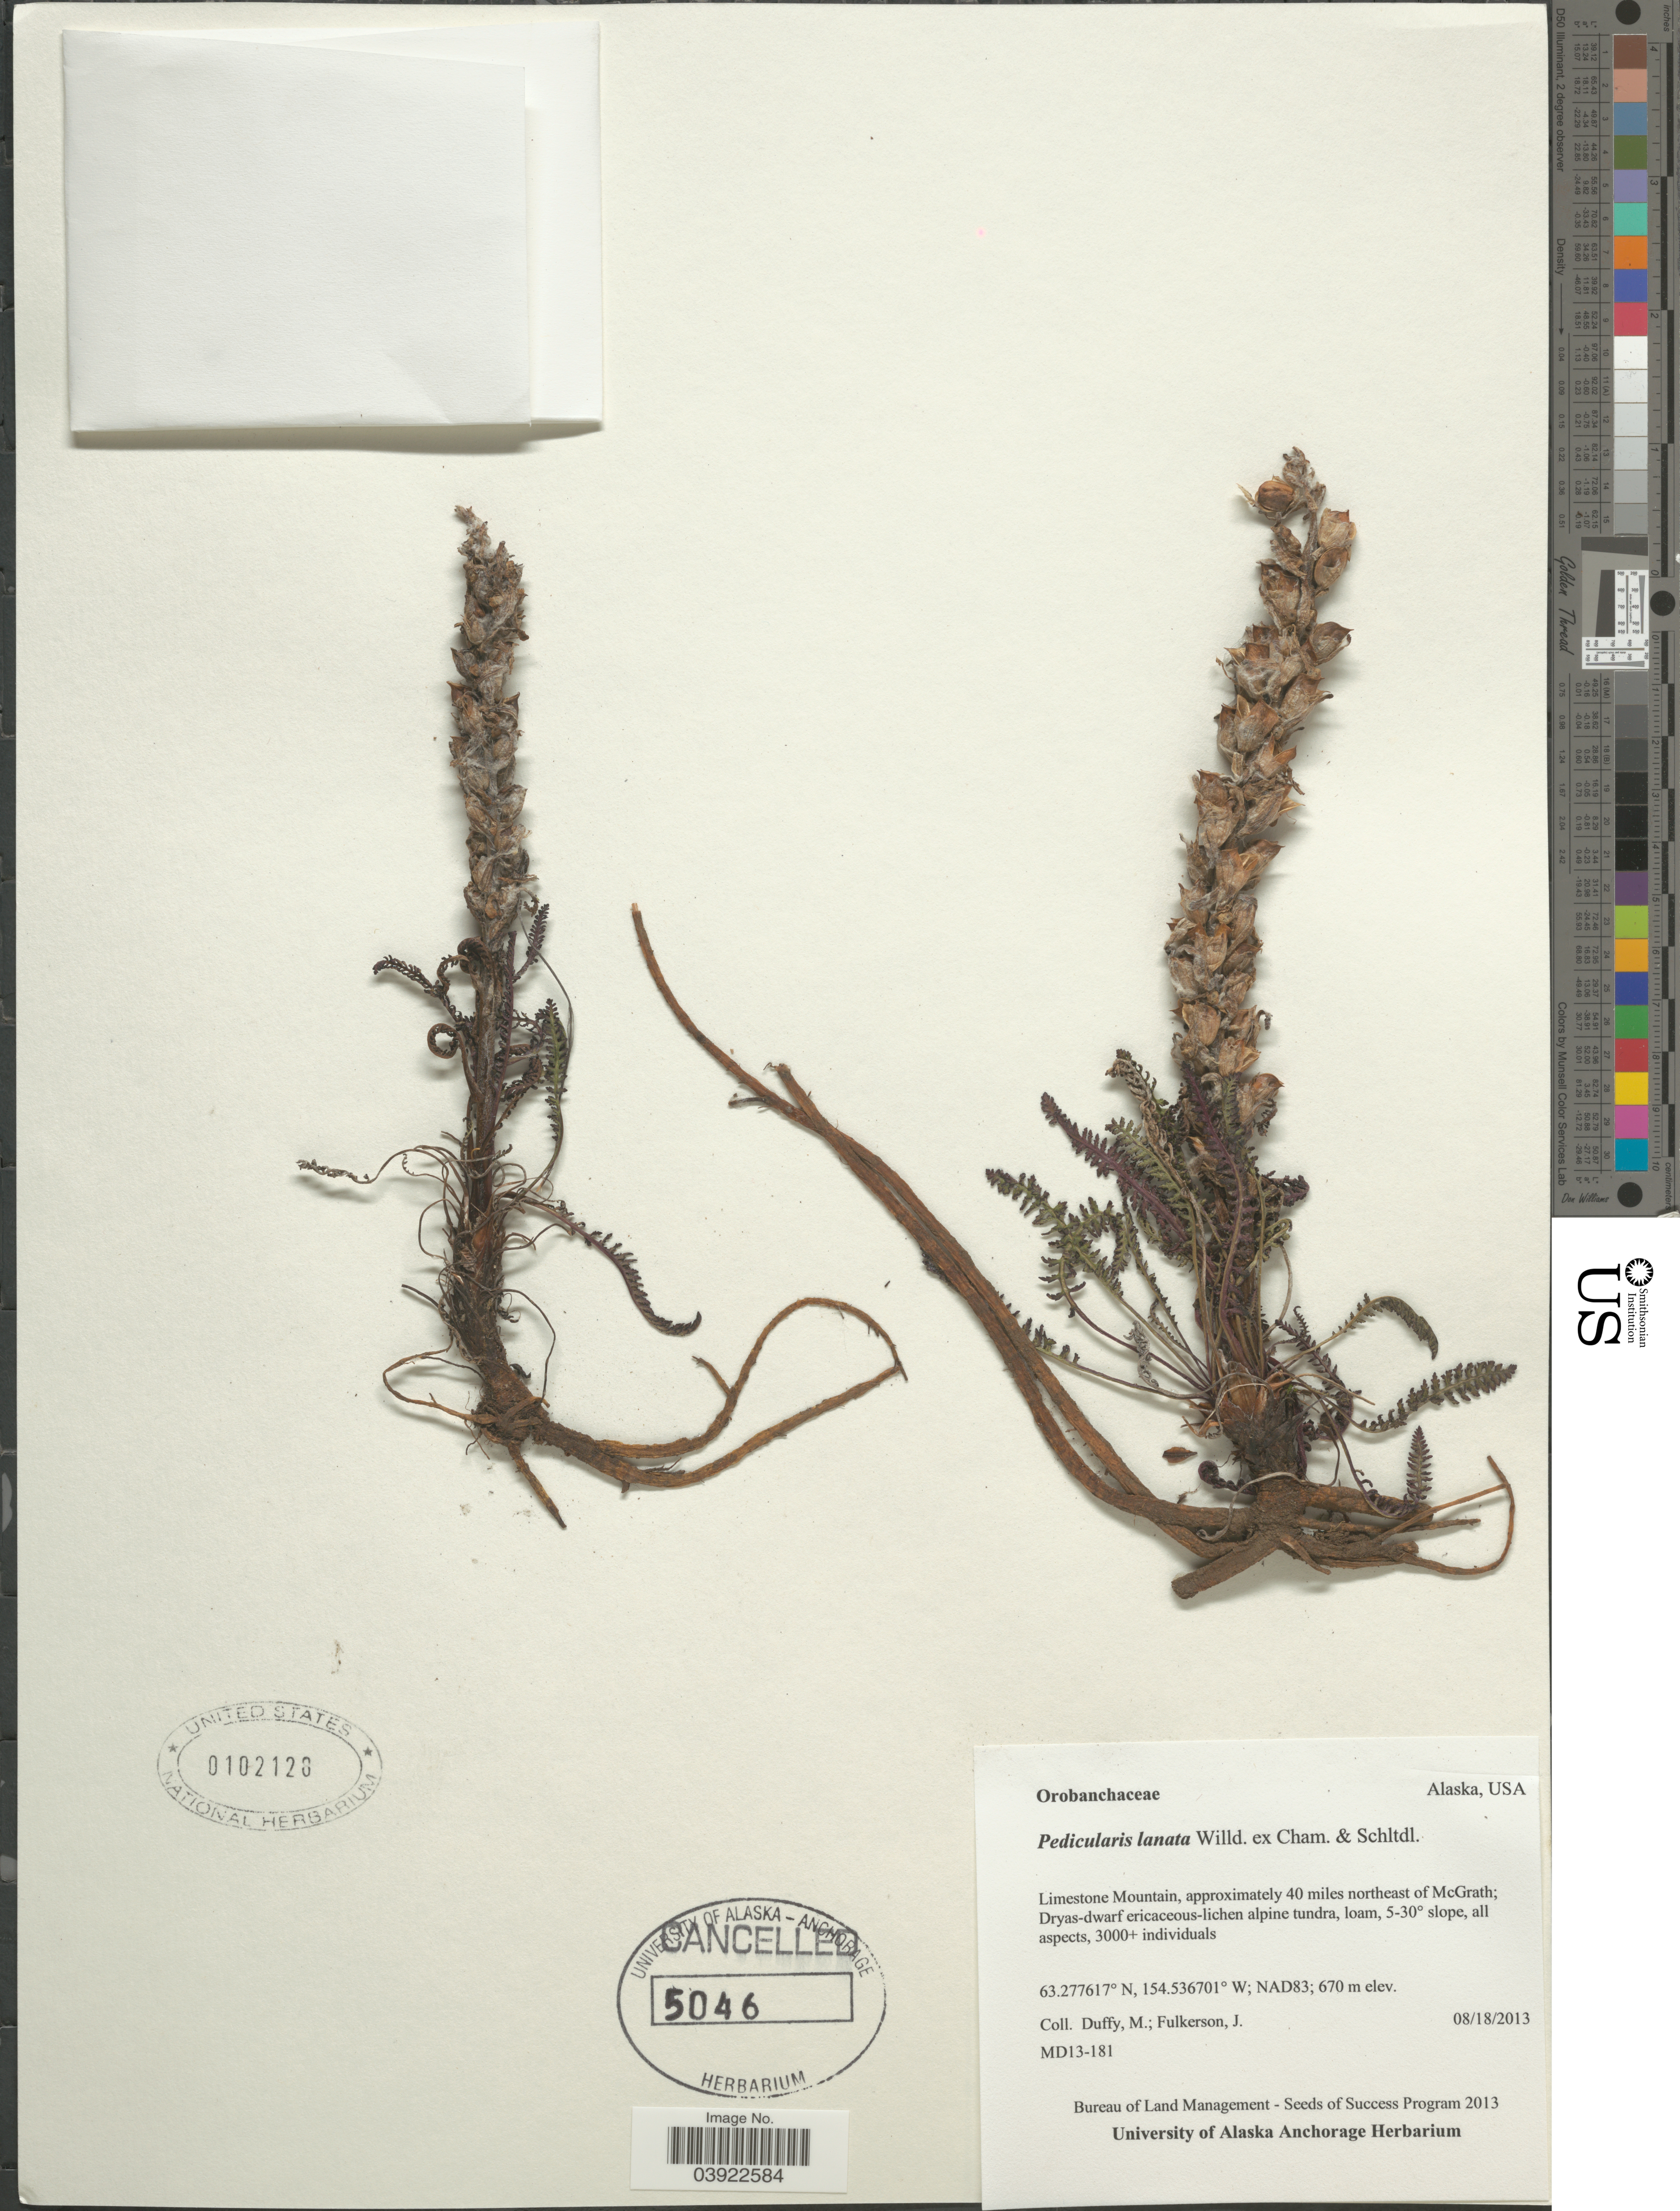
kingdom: Plantae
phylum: Tracheophyta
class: Magnoliopsida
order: Lamiales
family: Orobanchaceae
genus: Pedicularis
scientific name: Pedicularis lanata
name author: Willd. ex Cham. & Schltdl.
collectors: M. Duffy & J. Fulkerson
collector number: MD13-181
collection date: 2013-08-18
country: United States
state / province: Alaska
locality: Limestone Mountain, approximately 40 miles northeast of McGrath; 5-30° slope.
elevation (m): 670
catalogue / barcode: US 102128